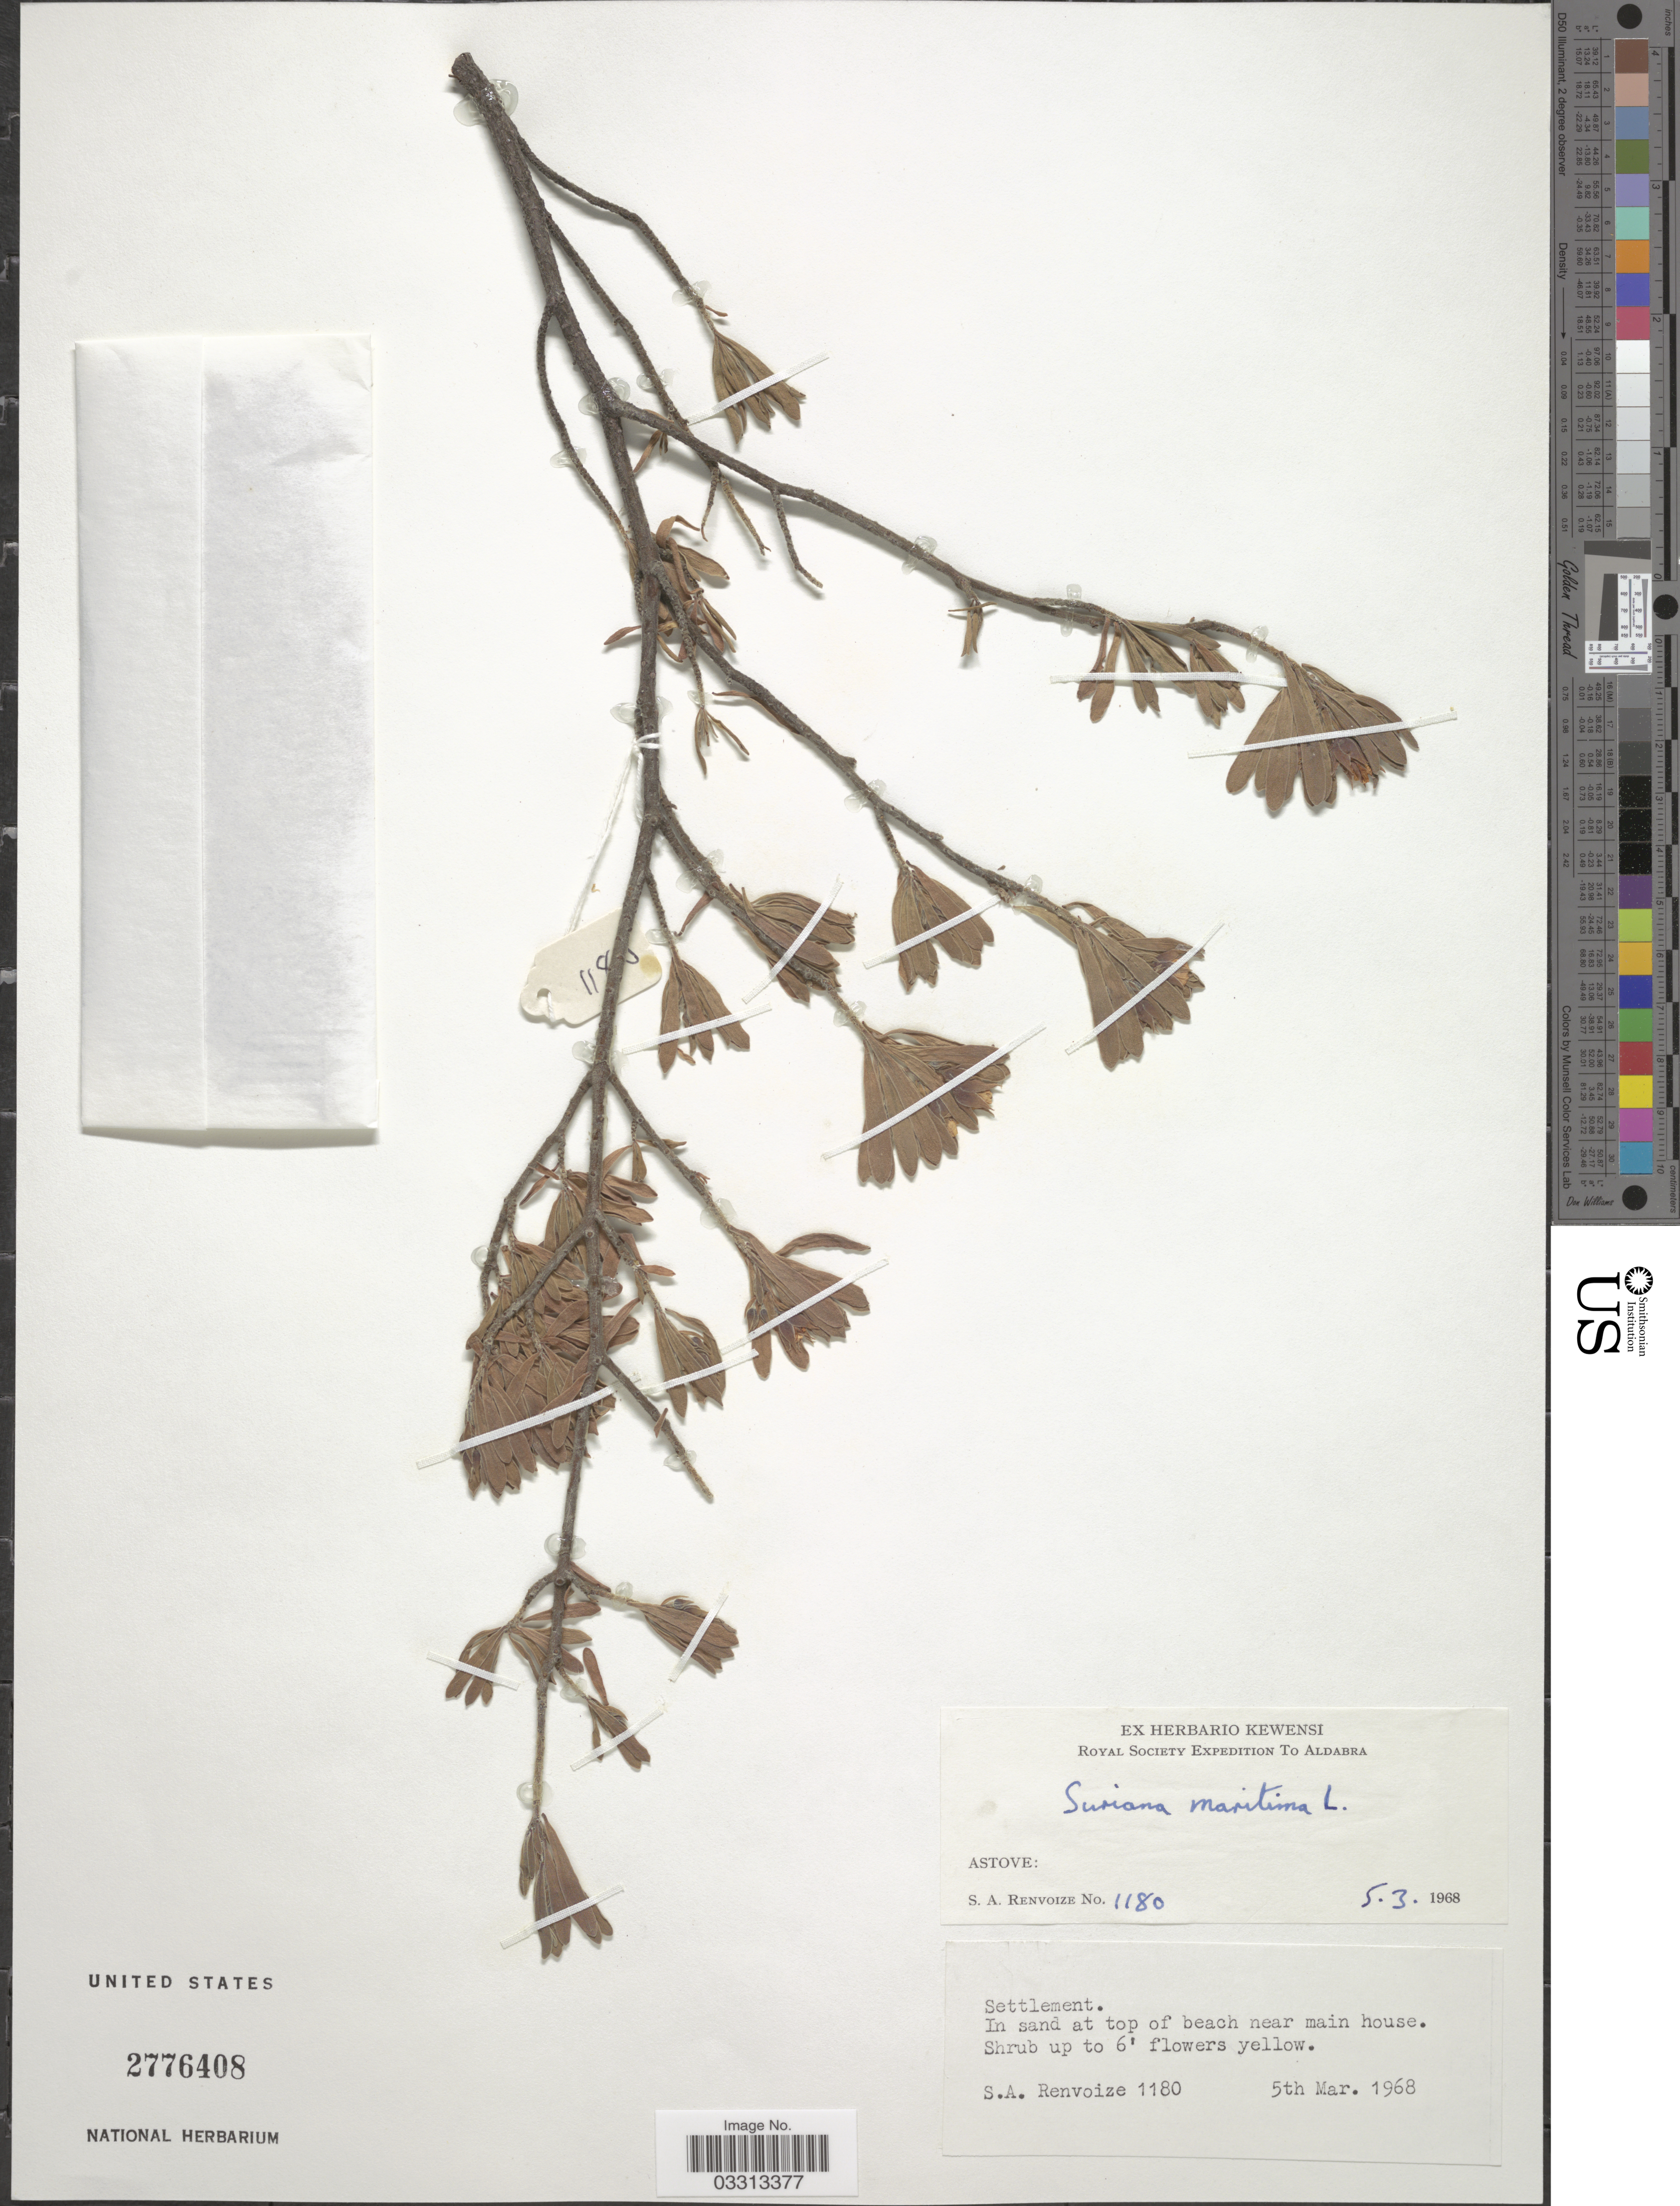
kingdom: Plantae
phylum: Tracheophyta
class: Magnoliopsida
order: Fabales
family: Surianaceae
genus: Suriana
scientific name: Suriana maritima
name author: L.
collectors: S. A. Renvoize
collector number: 1180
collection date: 1968-03-05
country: Seychelles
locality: Aldabra. Astove. Settlement. In sand at top of beach near main house.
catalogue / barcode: US 2776408